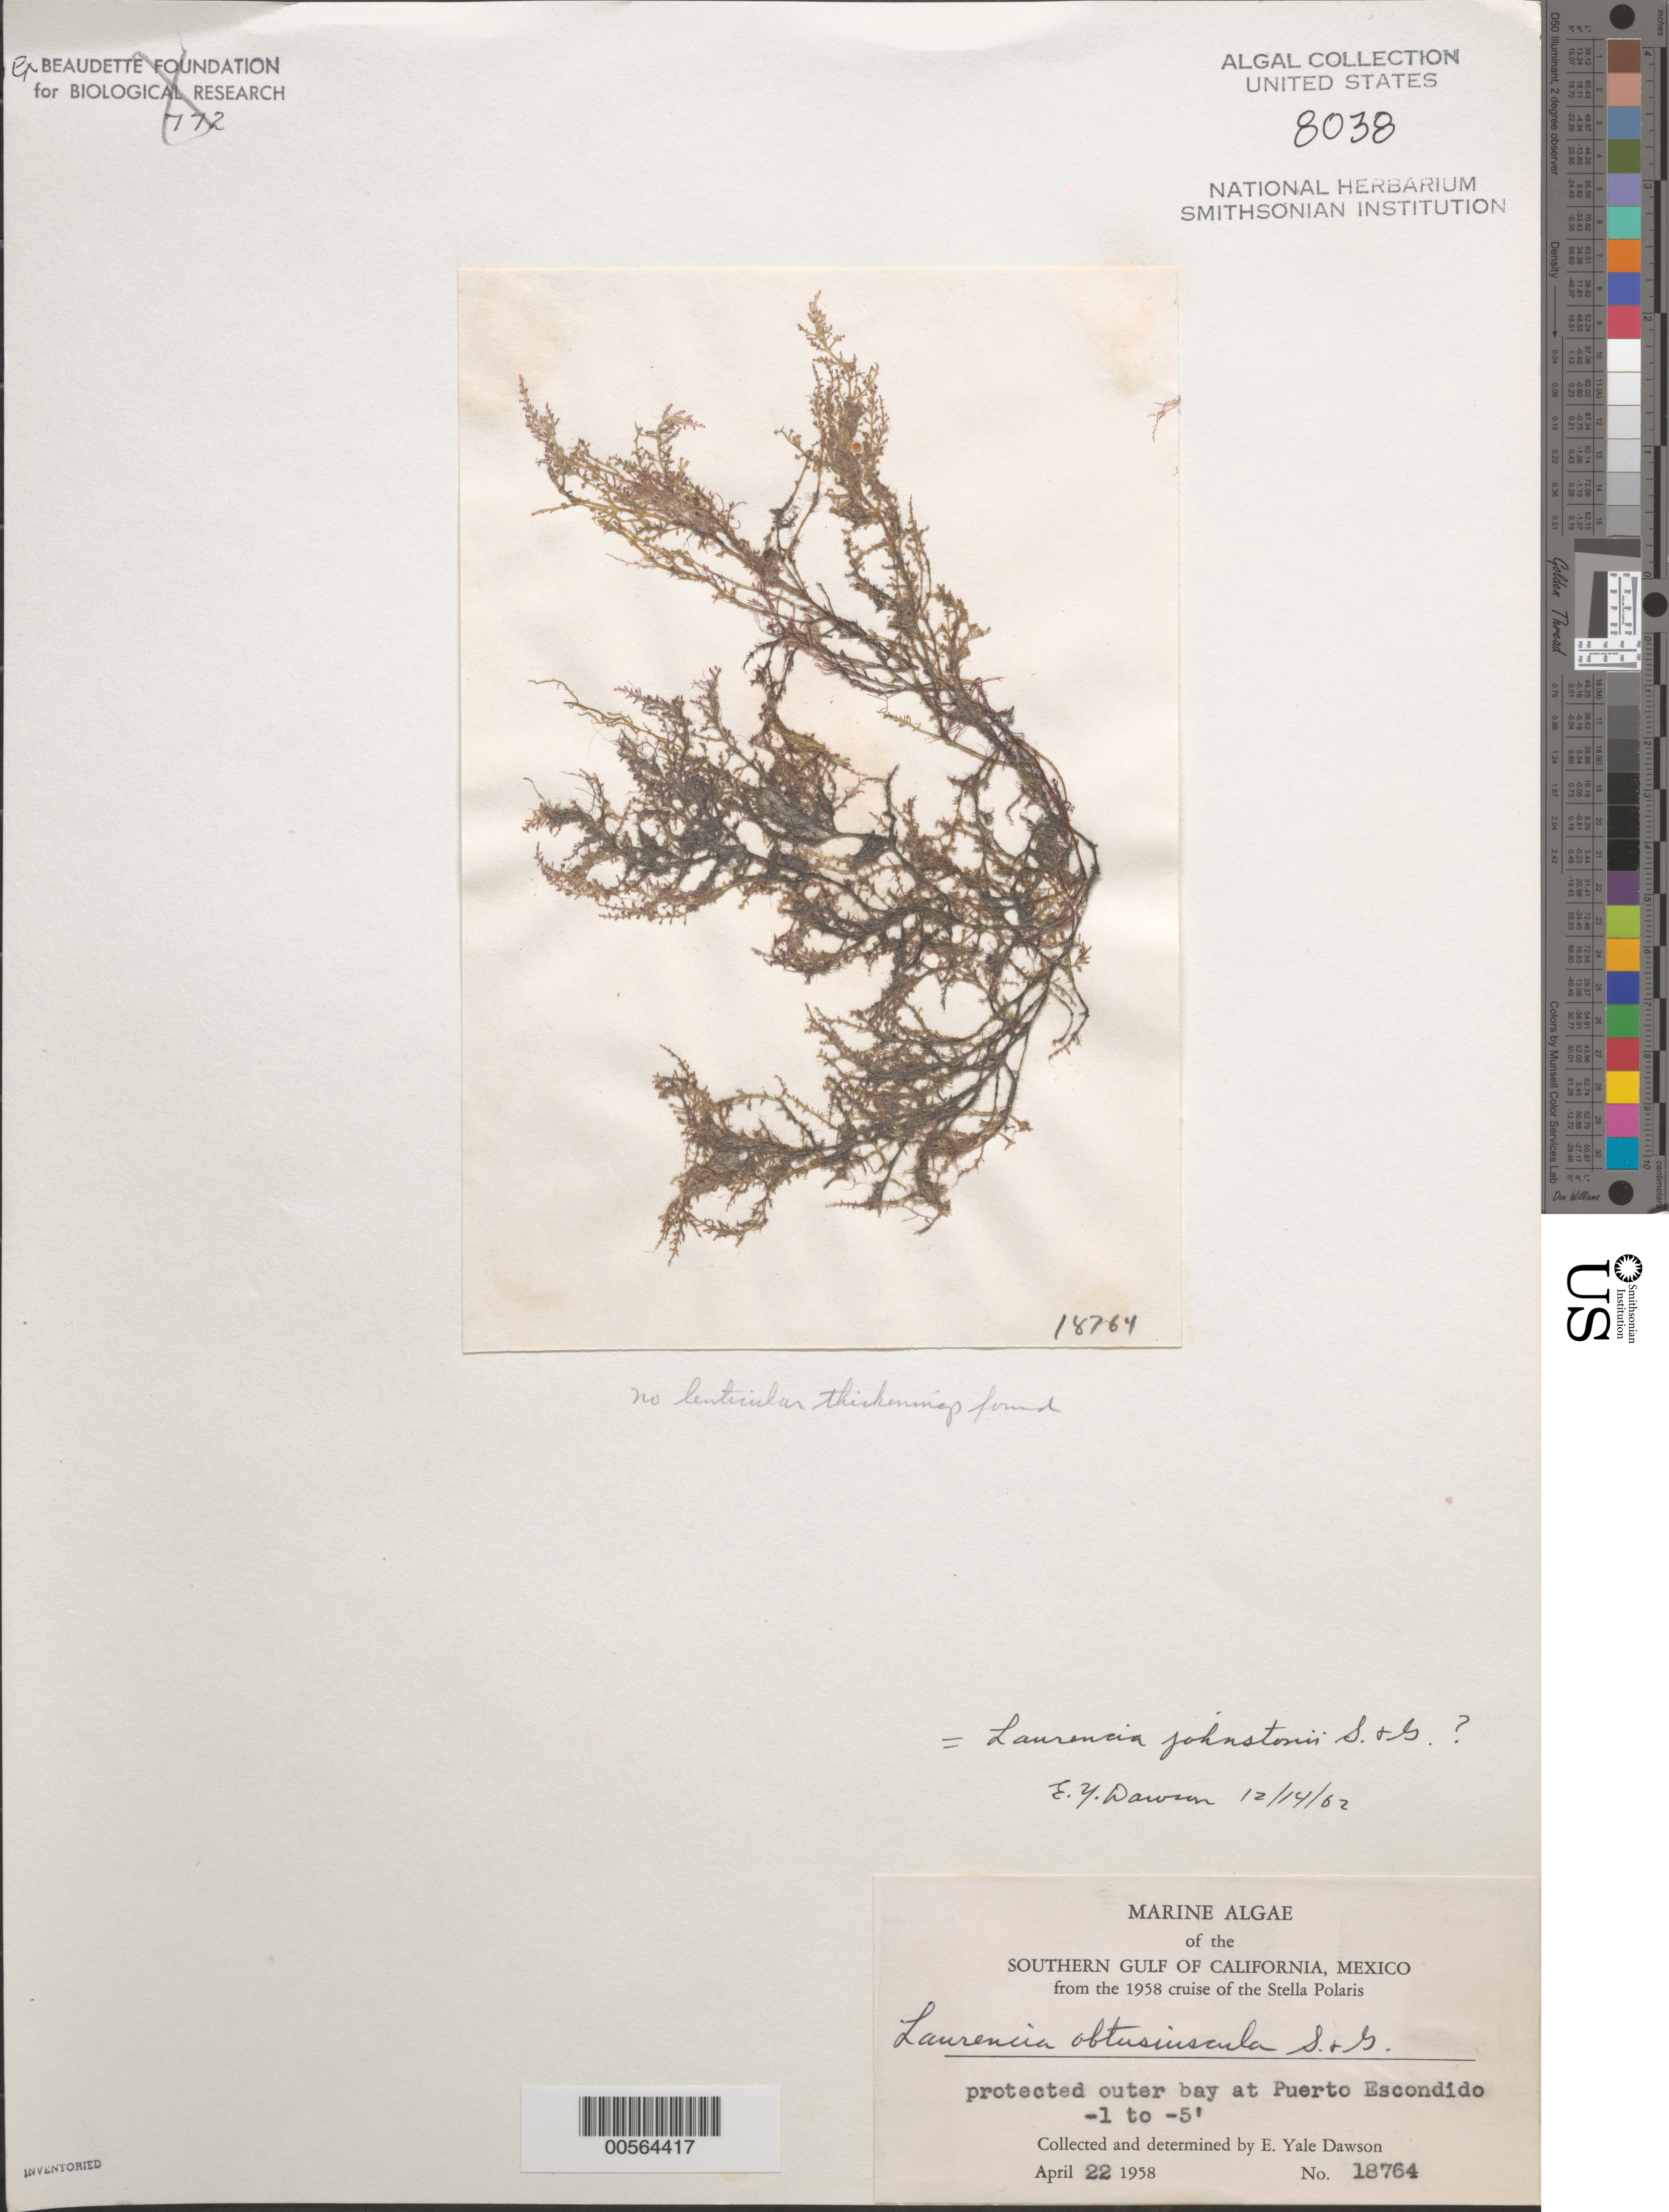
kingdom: Plantae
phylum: Rhodophyta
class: Florideophyceae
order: Ceramiales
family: Rhodomelaceae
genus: Laurencia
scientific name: Laurencia johnstonii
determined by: Dawson, E. Y.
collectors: E. Y. Dawson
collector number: EYD 18764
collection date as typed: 22 Apr 1958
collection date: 1958-04-22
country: Mexico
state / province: Baja California Sur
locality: Puerto Escondido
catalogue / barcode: US 8038